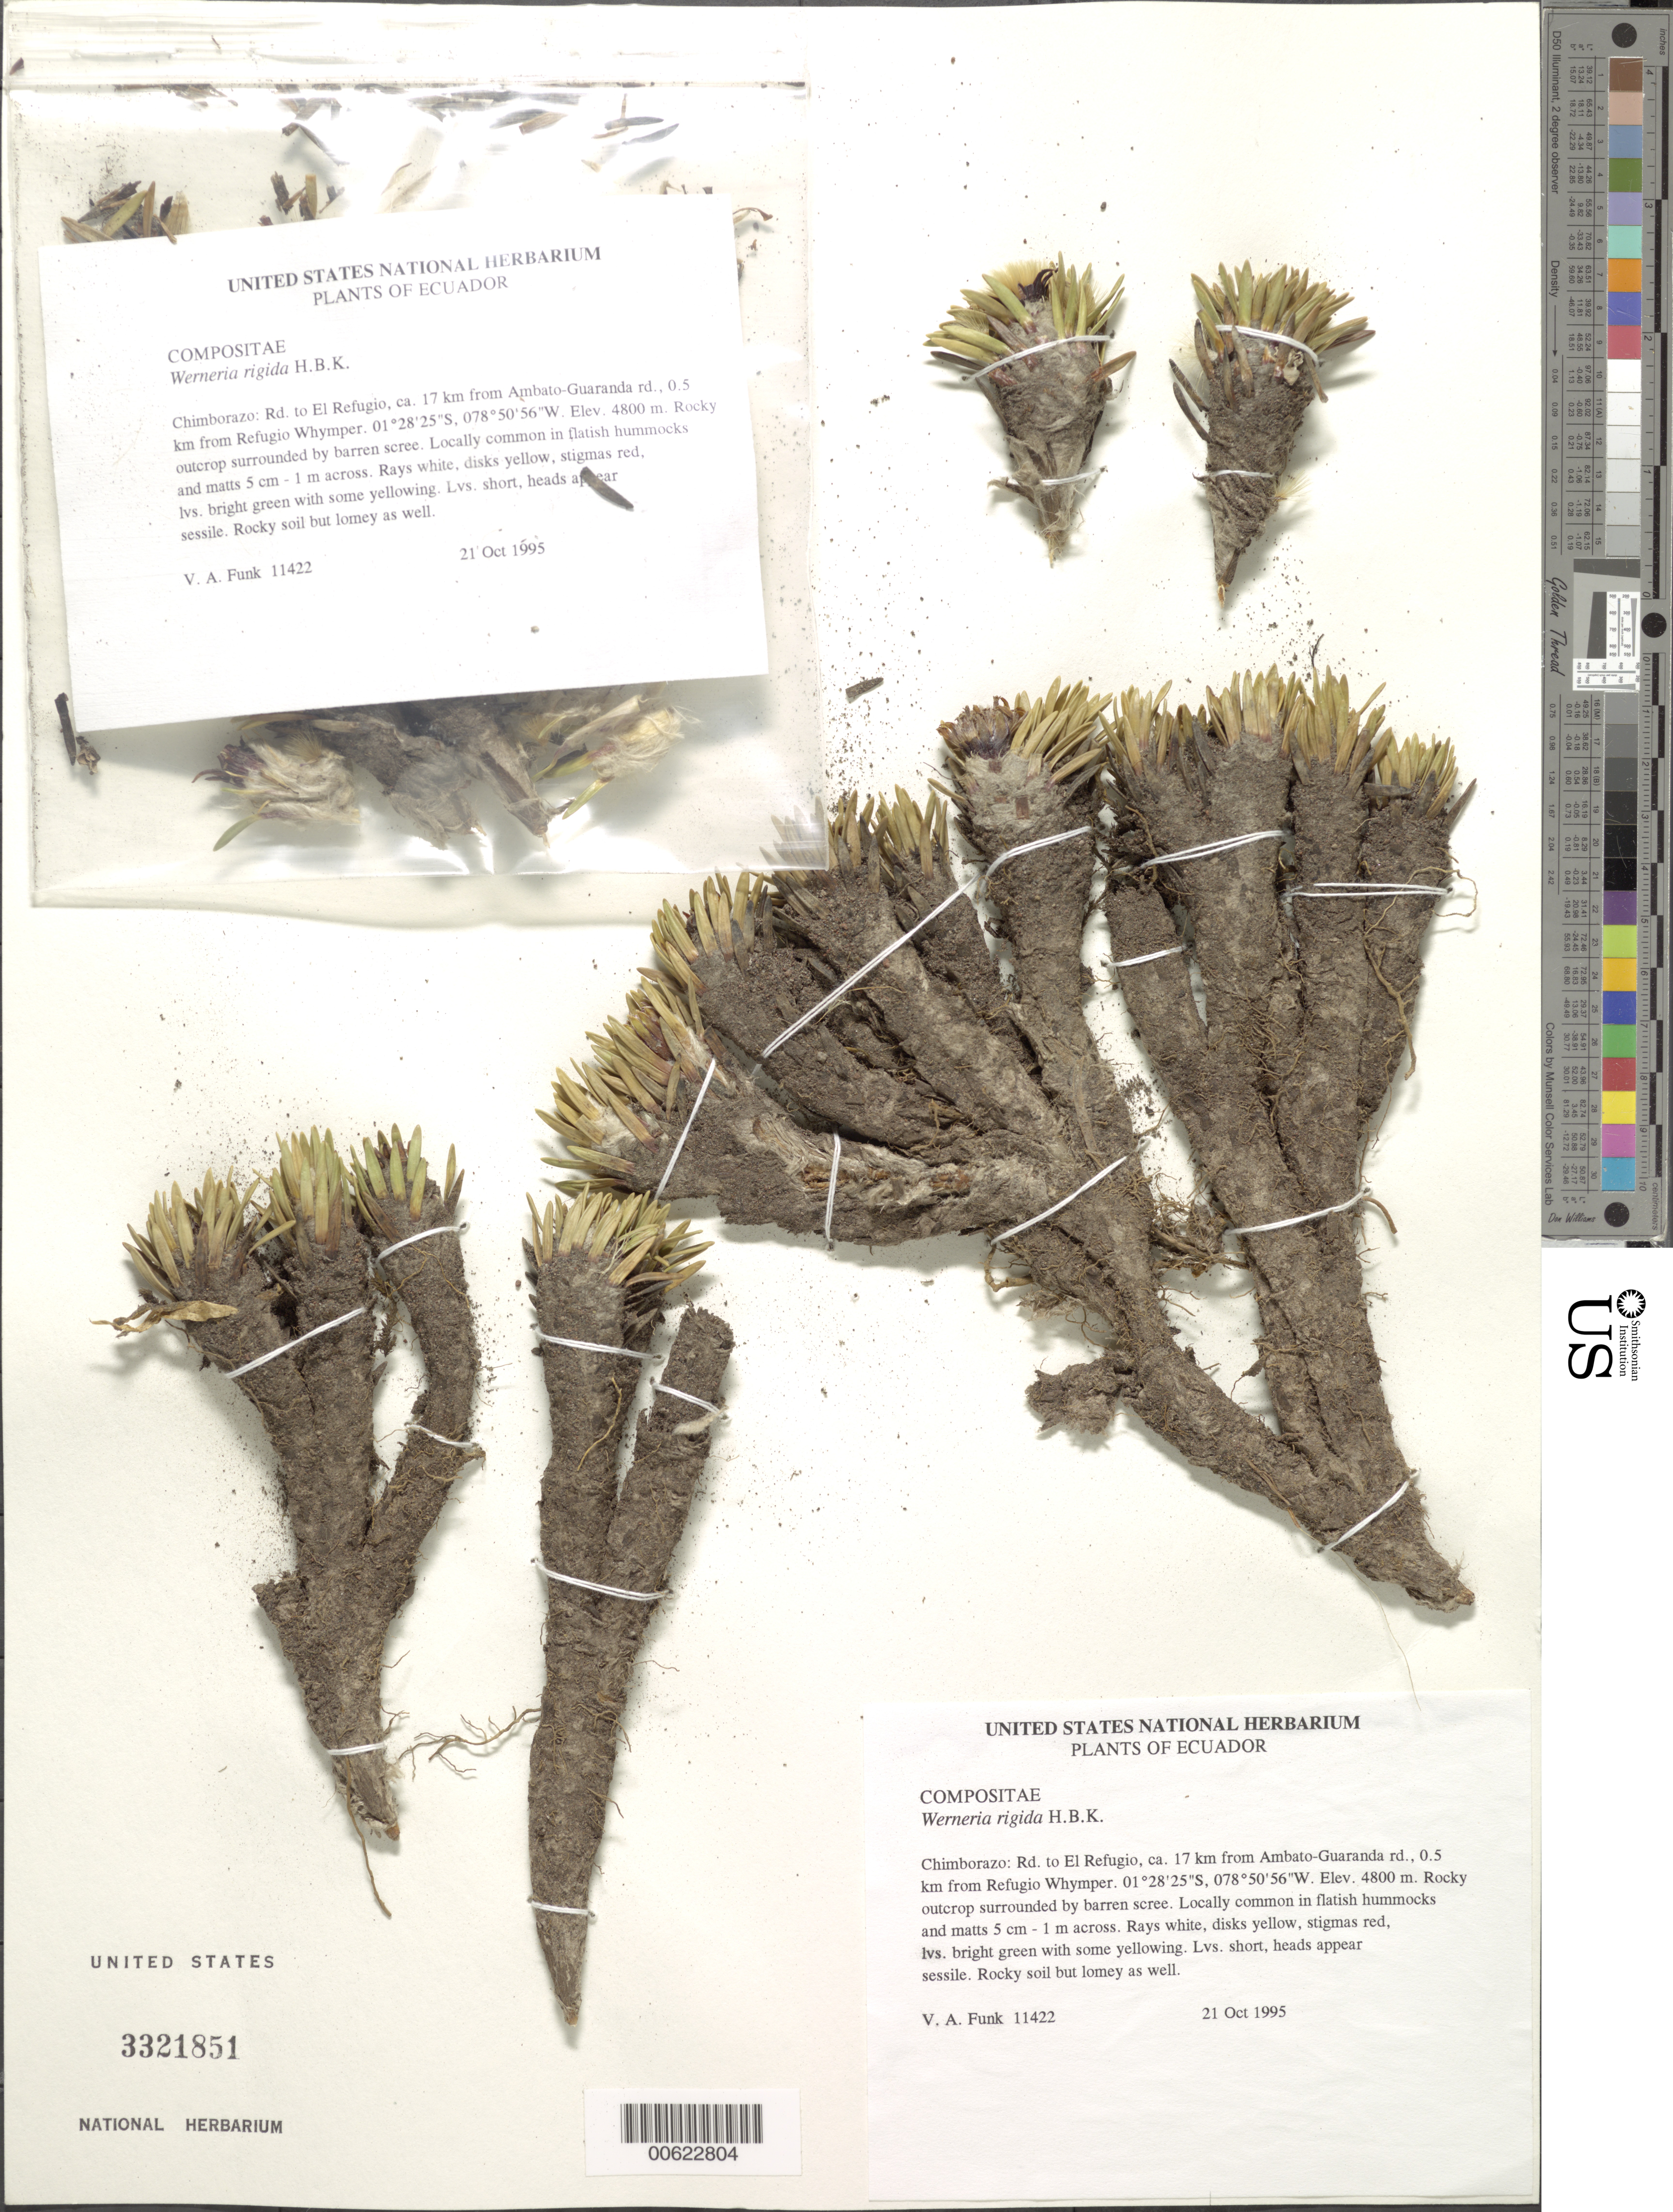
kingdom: Plantae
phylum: Tracheophyta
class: Magnoliopsida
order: Asterales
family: Asteraceae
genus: Xenophyllum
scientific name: Xenophyllum rigidum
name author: (Kunth) V.A. Funk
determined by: Funk, Vicki A., (BOT), Smithsonian Institution - National Museum of Natural History (UNITED STATES)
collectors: V. Funk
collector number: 11422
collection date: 1995-10-21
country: Ecuador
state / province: Chimborazo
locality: El Refugio road, ca. 17 km from Ambato-Guaranda rd., 0.5 km from Refugio Whymper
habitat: Rocky outcrop surrounded by barren scree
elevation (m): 4800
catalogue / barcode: US 3321851